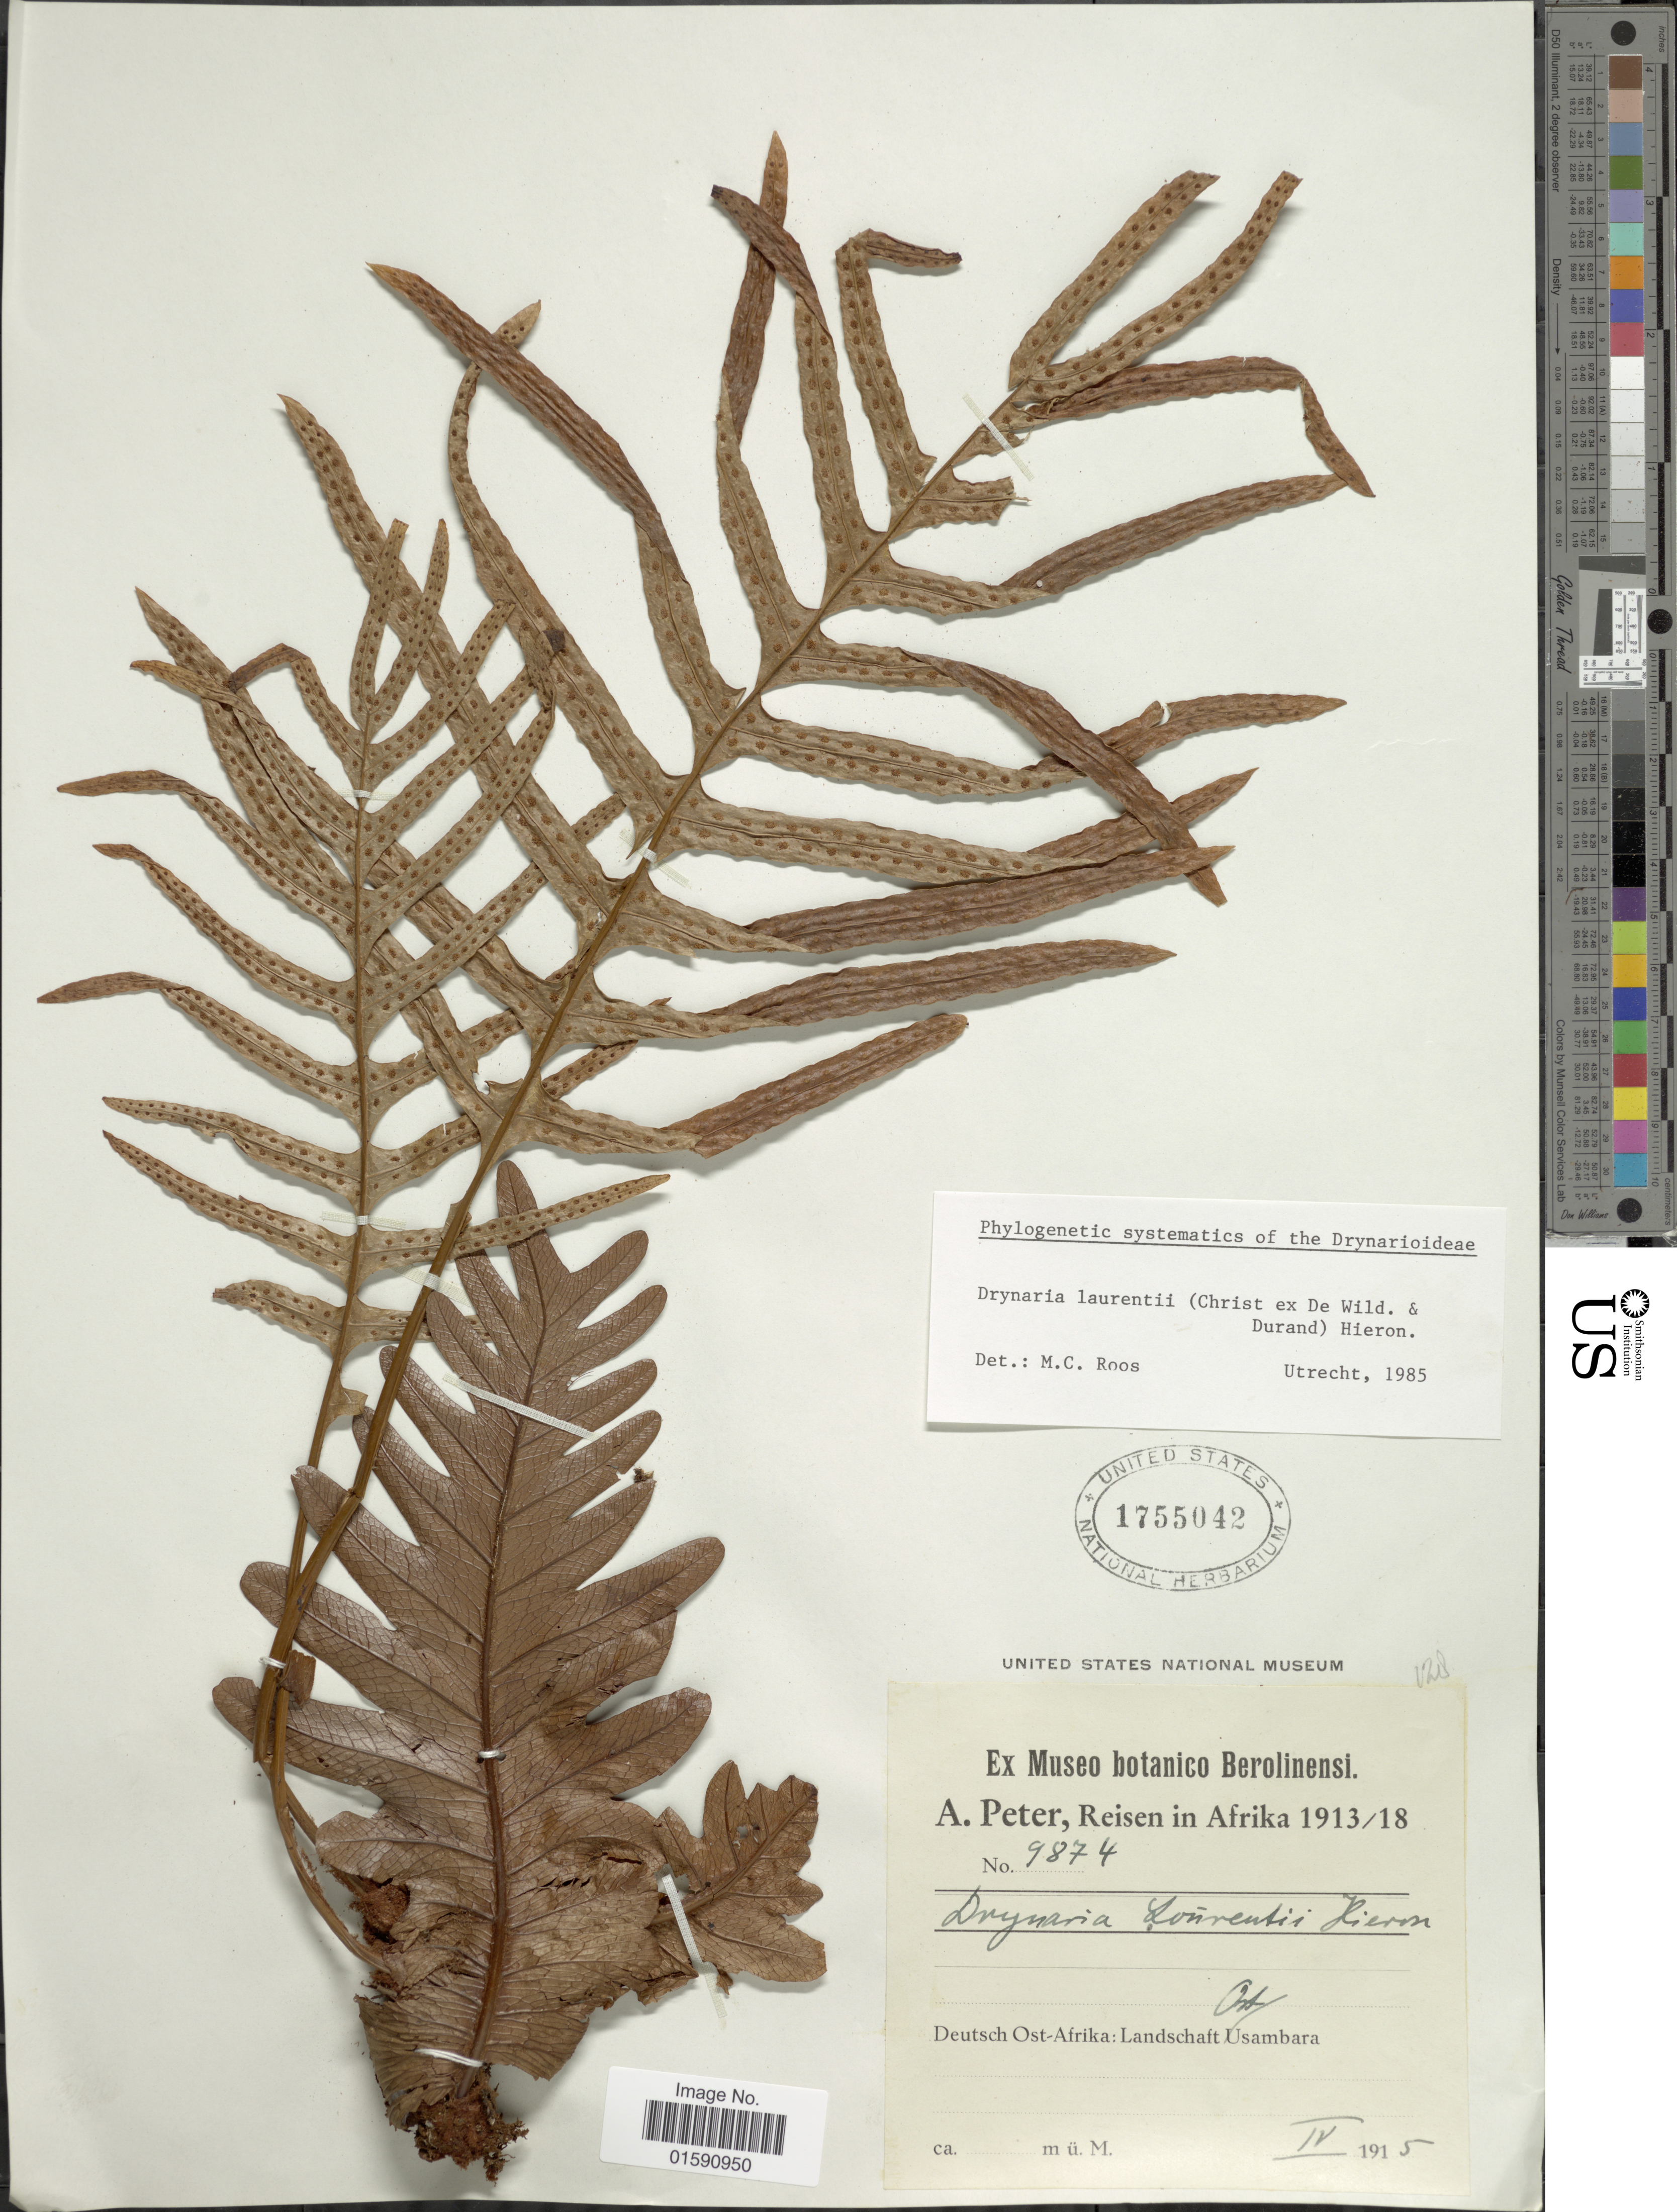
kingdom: Plantae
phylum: Tracheophyta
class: Polypodiopsida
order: Polypodiales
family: Polypodiaceae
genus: Drynaria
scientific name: Drynaria laurentii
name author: (Christ) Hieron.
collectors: A. Peter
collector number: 9874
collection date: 1915-04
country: Tanzania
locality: Deutsch Ost-Afrika: Landschaft Usambara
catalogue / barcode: US 1755042